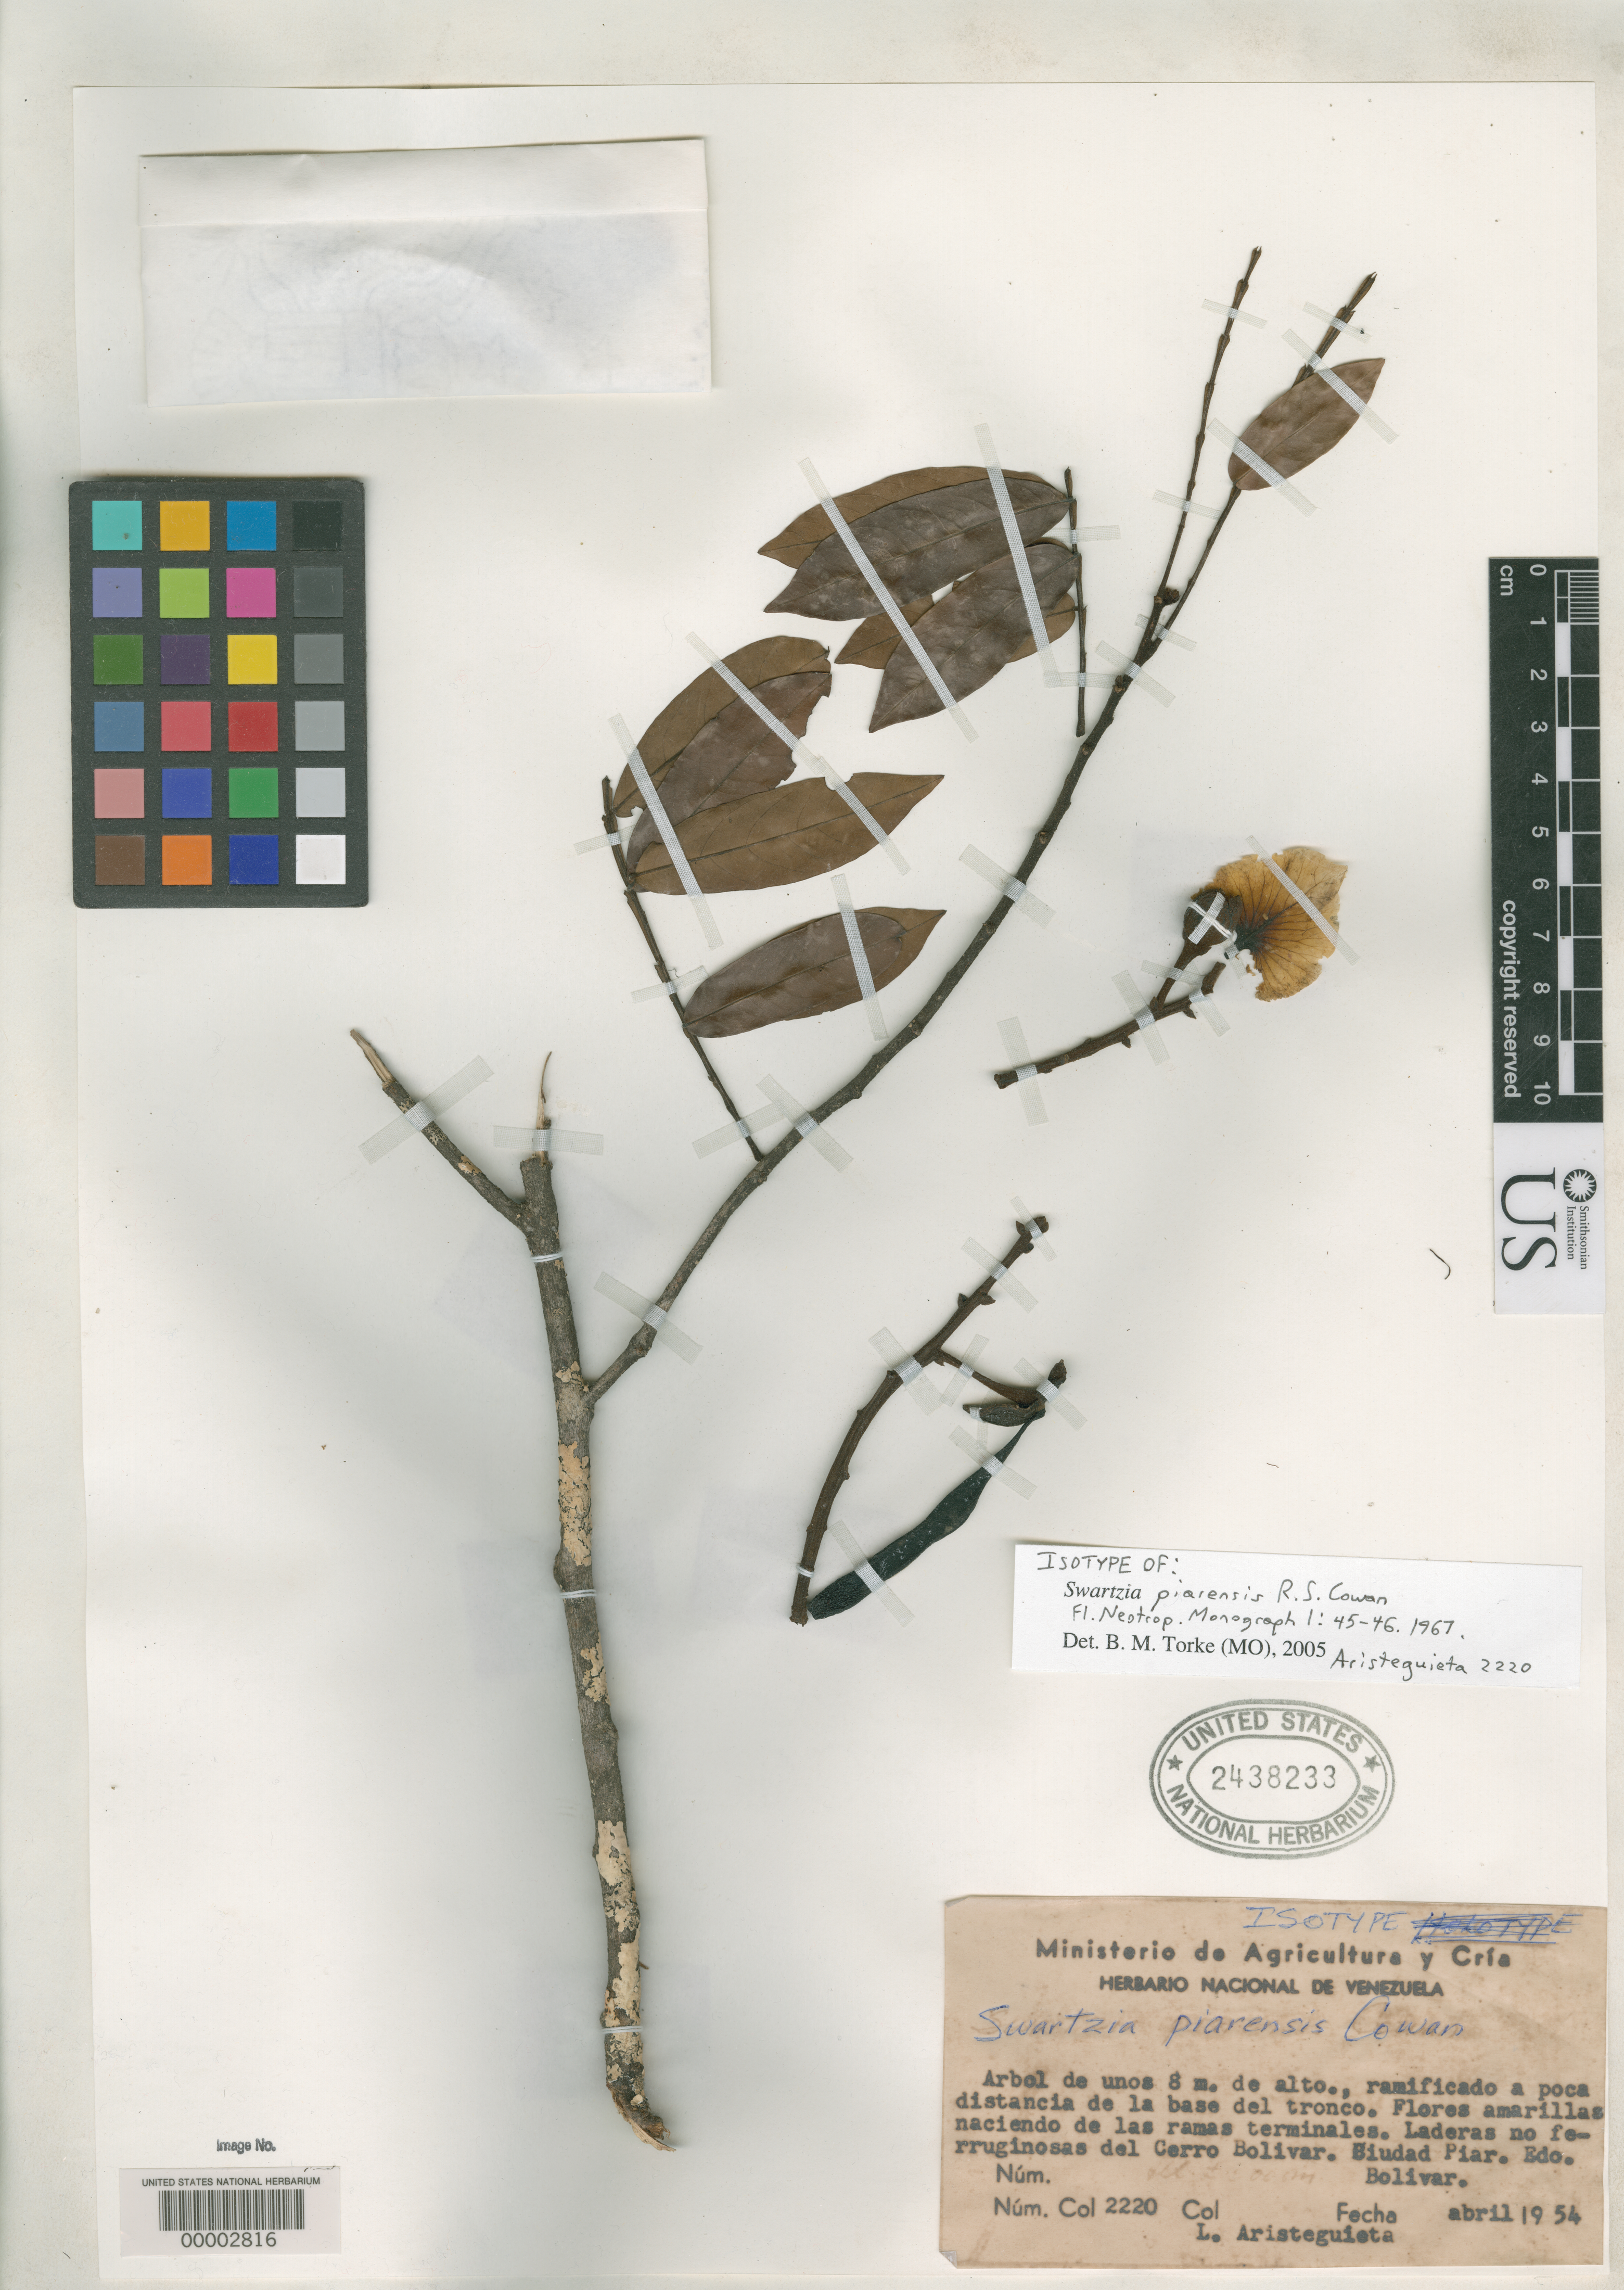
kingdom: Plantae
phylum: Tracheophyta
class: Magnoliopsida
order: Fabales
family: Fabaceae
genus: Swartzia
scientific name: Swartzia piarensis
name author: R.S. Cowan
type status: Isotype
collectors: L. Aristeguieta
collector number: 2220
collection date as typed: Apr 1954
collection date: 1954-04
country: Venezuela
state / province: Bolivar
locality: Ciudad Piar, Cerro Bolivar.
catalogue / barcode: US 2438233